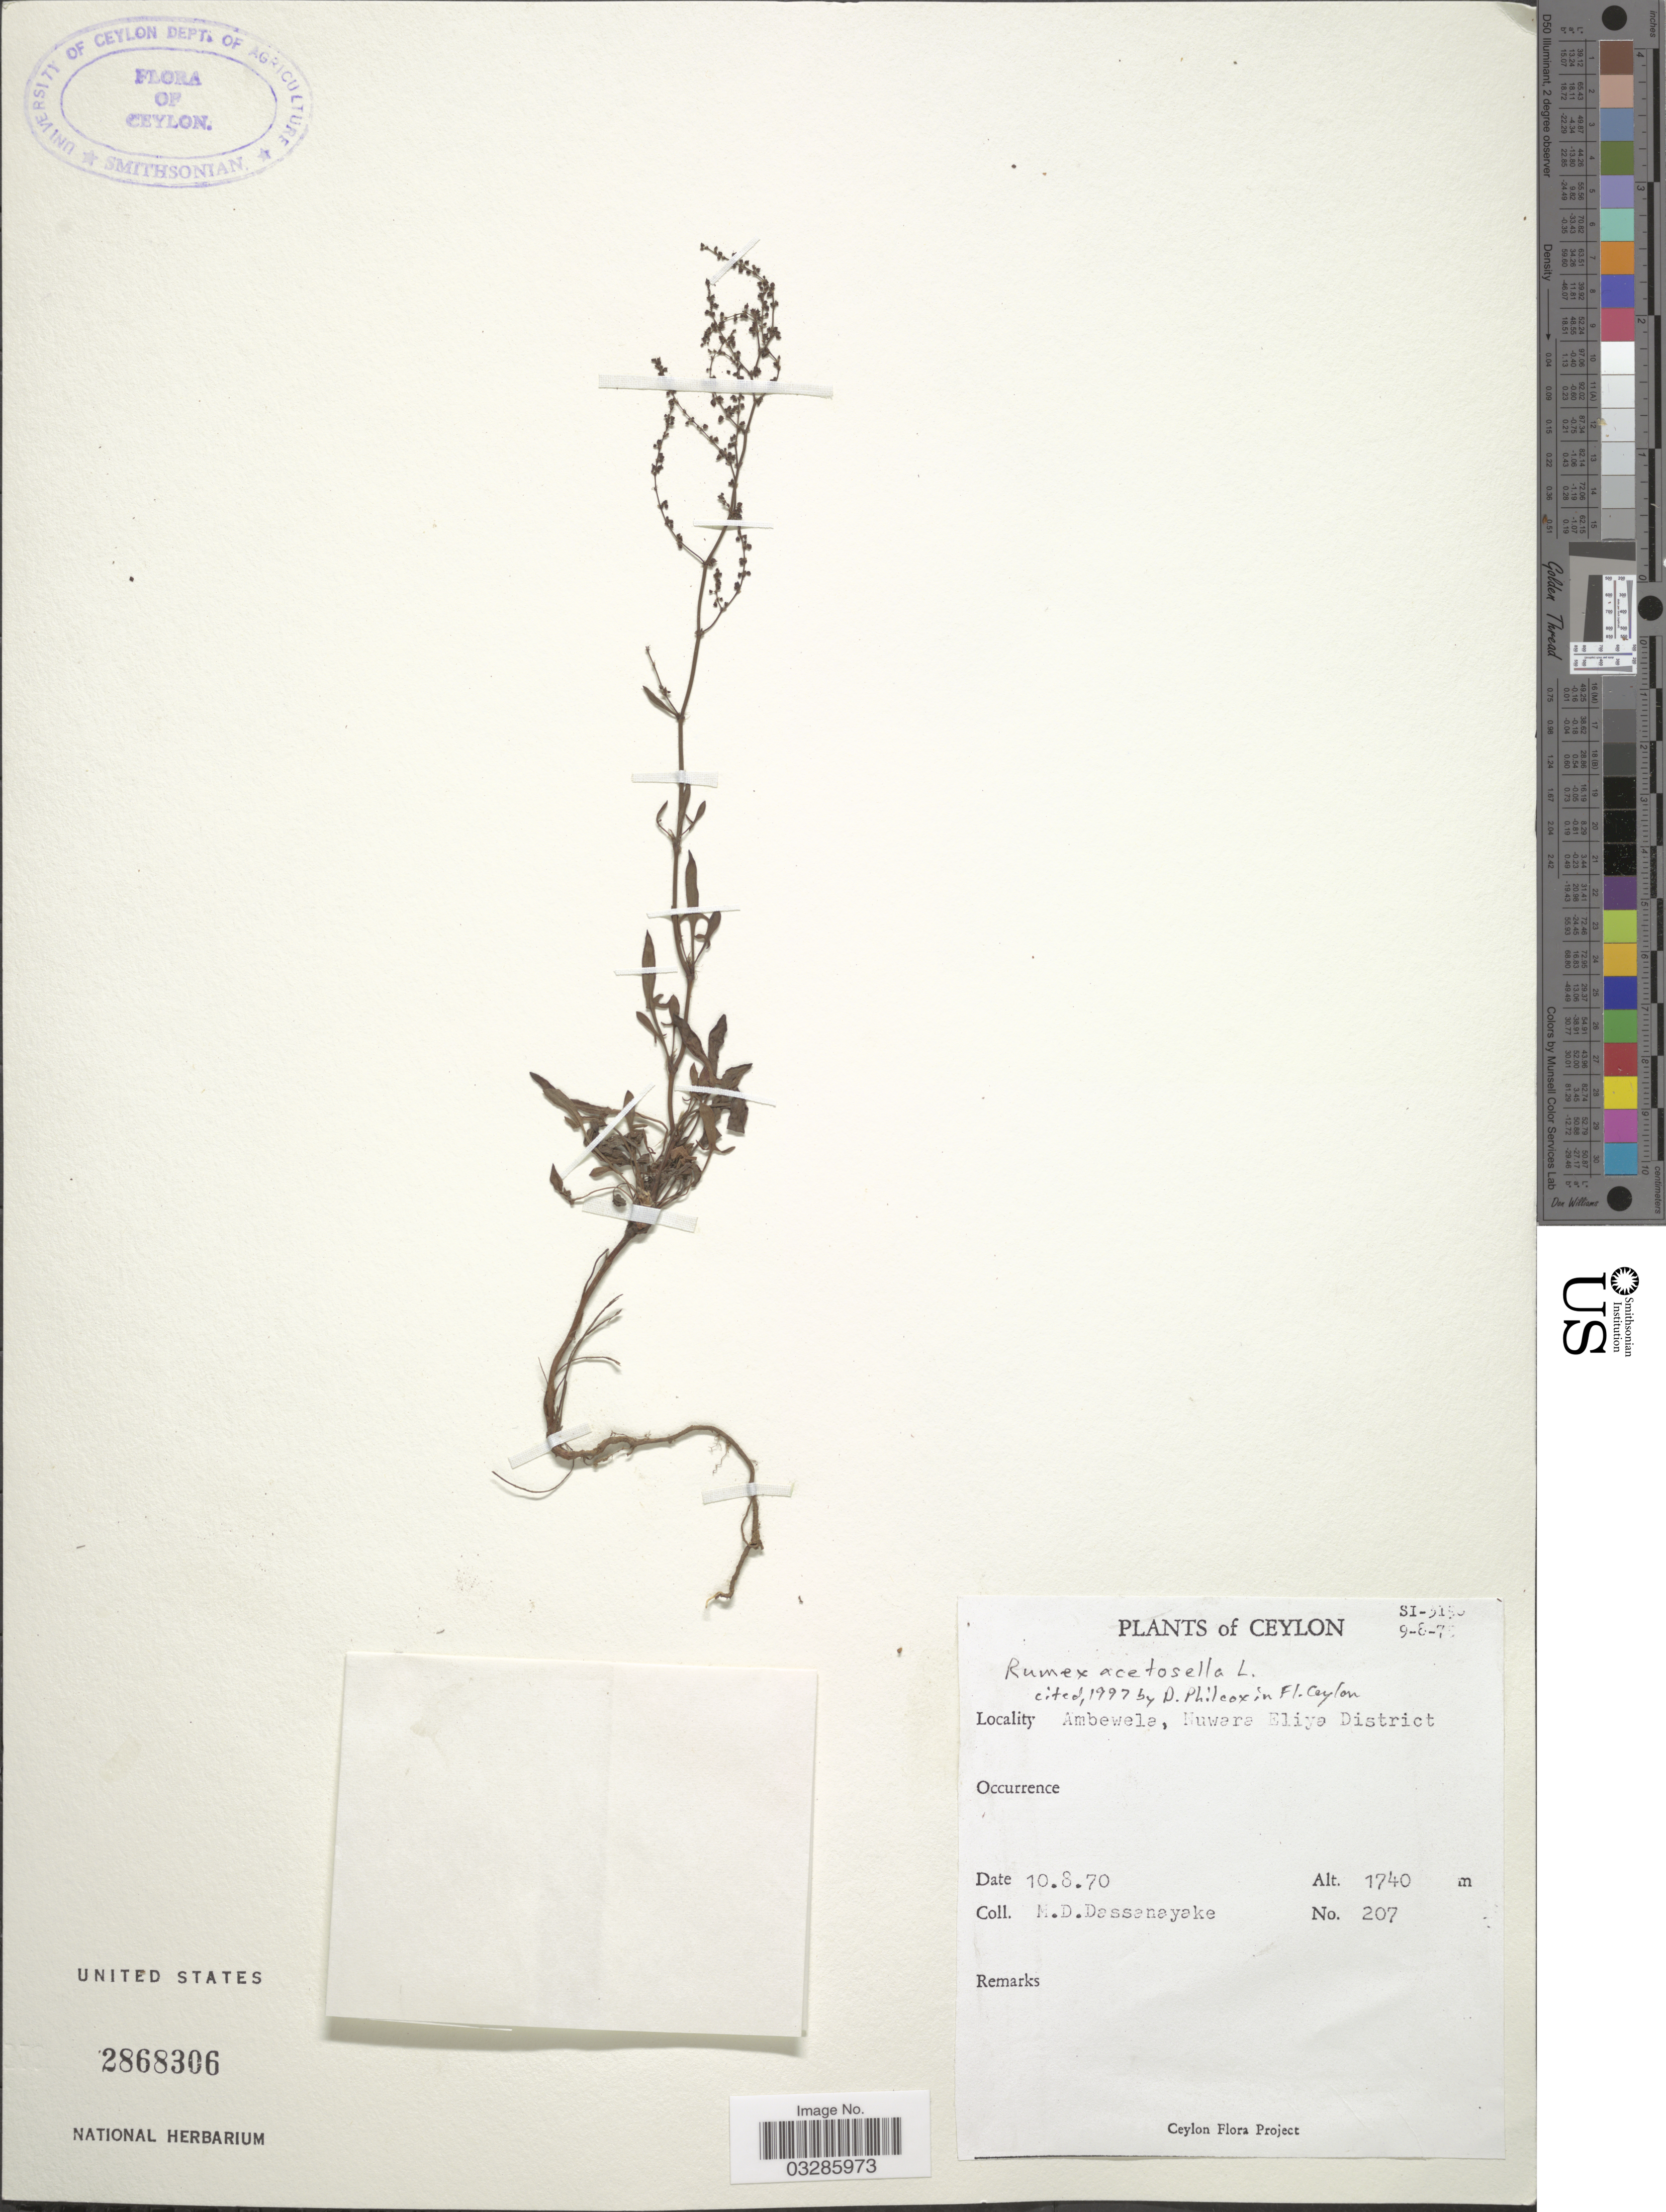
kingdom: Plantae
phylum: Tracheophyta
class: Magnoliopsida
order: Caryophyllales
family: Polygonaceae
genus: Rumex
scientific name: Rumex acetosella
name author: L.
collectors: M. D. Dassanayake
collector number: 207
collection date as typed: Transcribed d/m/y: 10/8/70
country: Sri Lanka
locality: Ceylon, Ambewela, Nuwara Eliya District.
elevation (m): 1740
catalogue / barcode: US 2868306